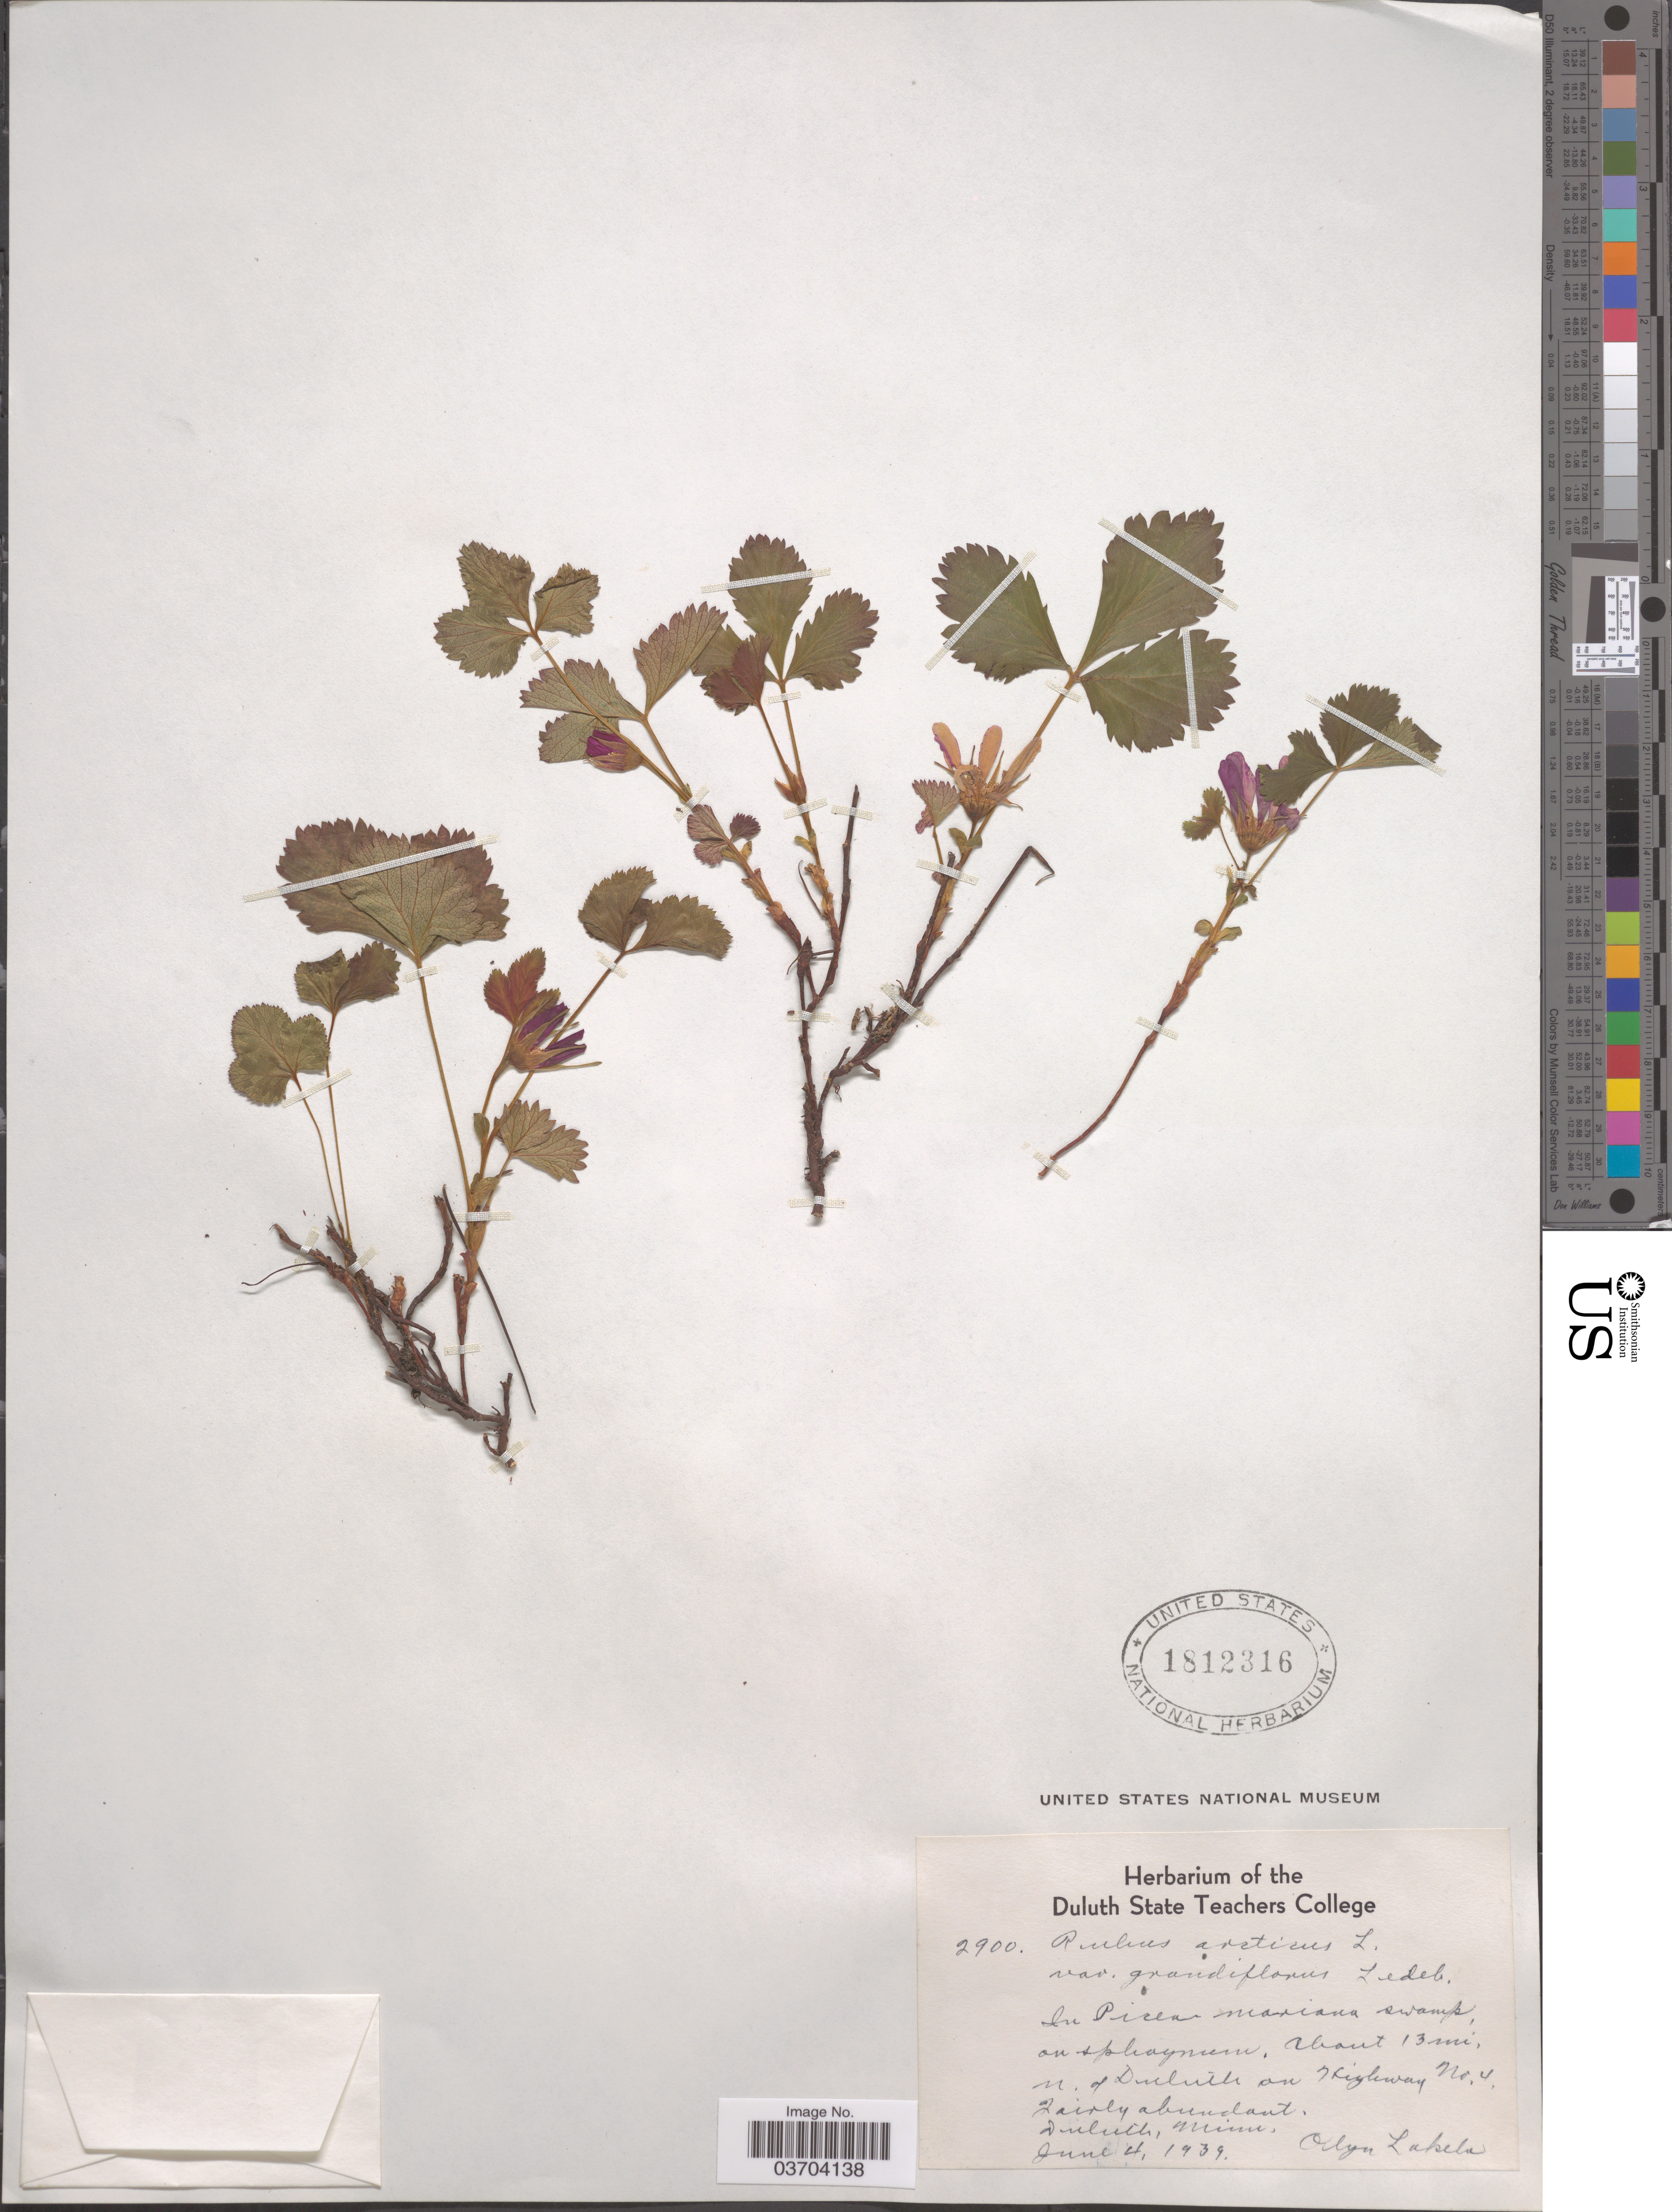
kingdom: Plantae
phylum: Tracheophyta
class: Magnoliopsida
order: Rosales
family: Rosaceae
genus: Rubus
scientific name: Rubus arcticus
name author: L.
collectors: O. K. Lakela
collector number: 2900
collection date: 1939-06-04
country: United States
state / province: Minnesota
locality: In Piren mariana swamp, on sphagnum, about 13 mi. N. of Duluth on Highway No. 4. Fairly abundant, Duluth.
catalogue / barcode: US 1812316